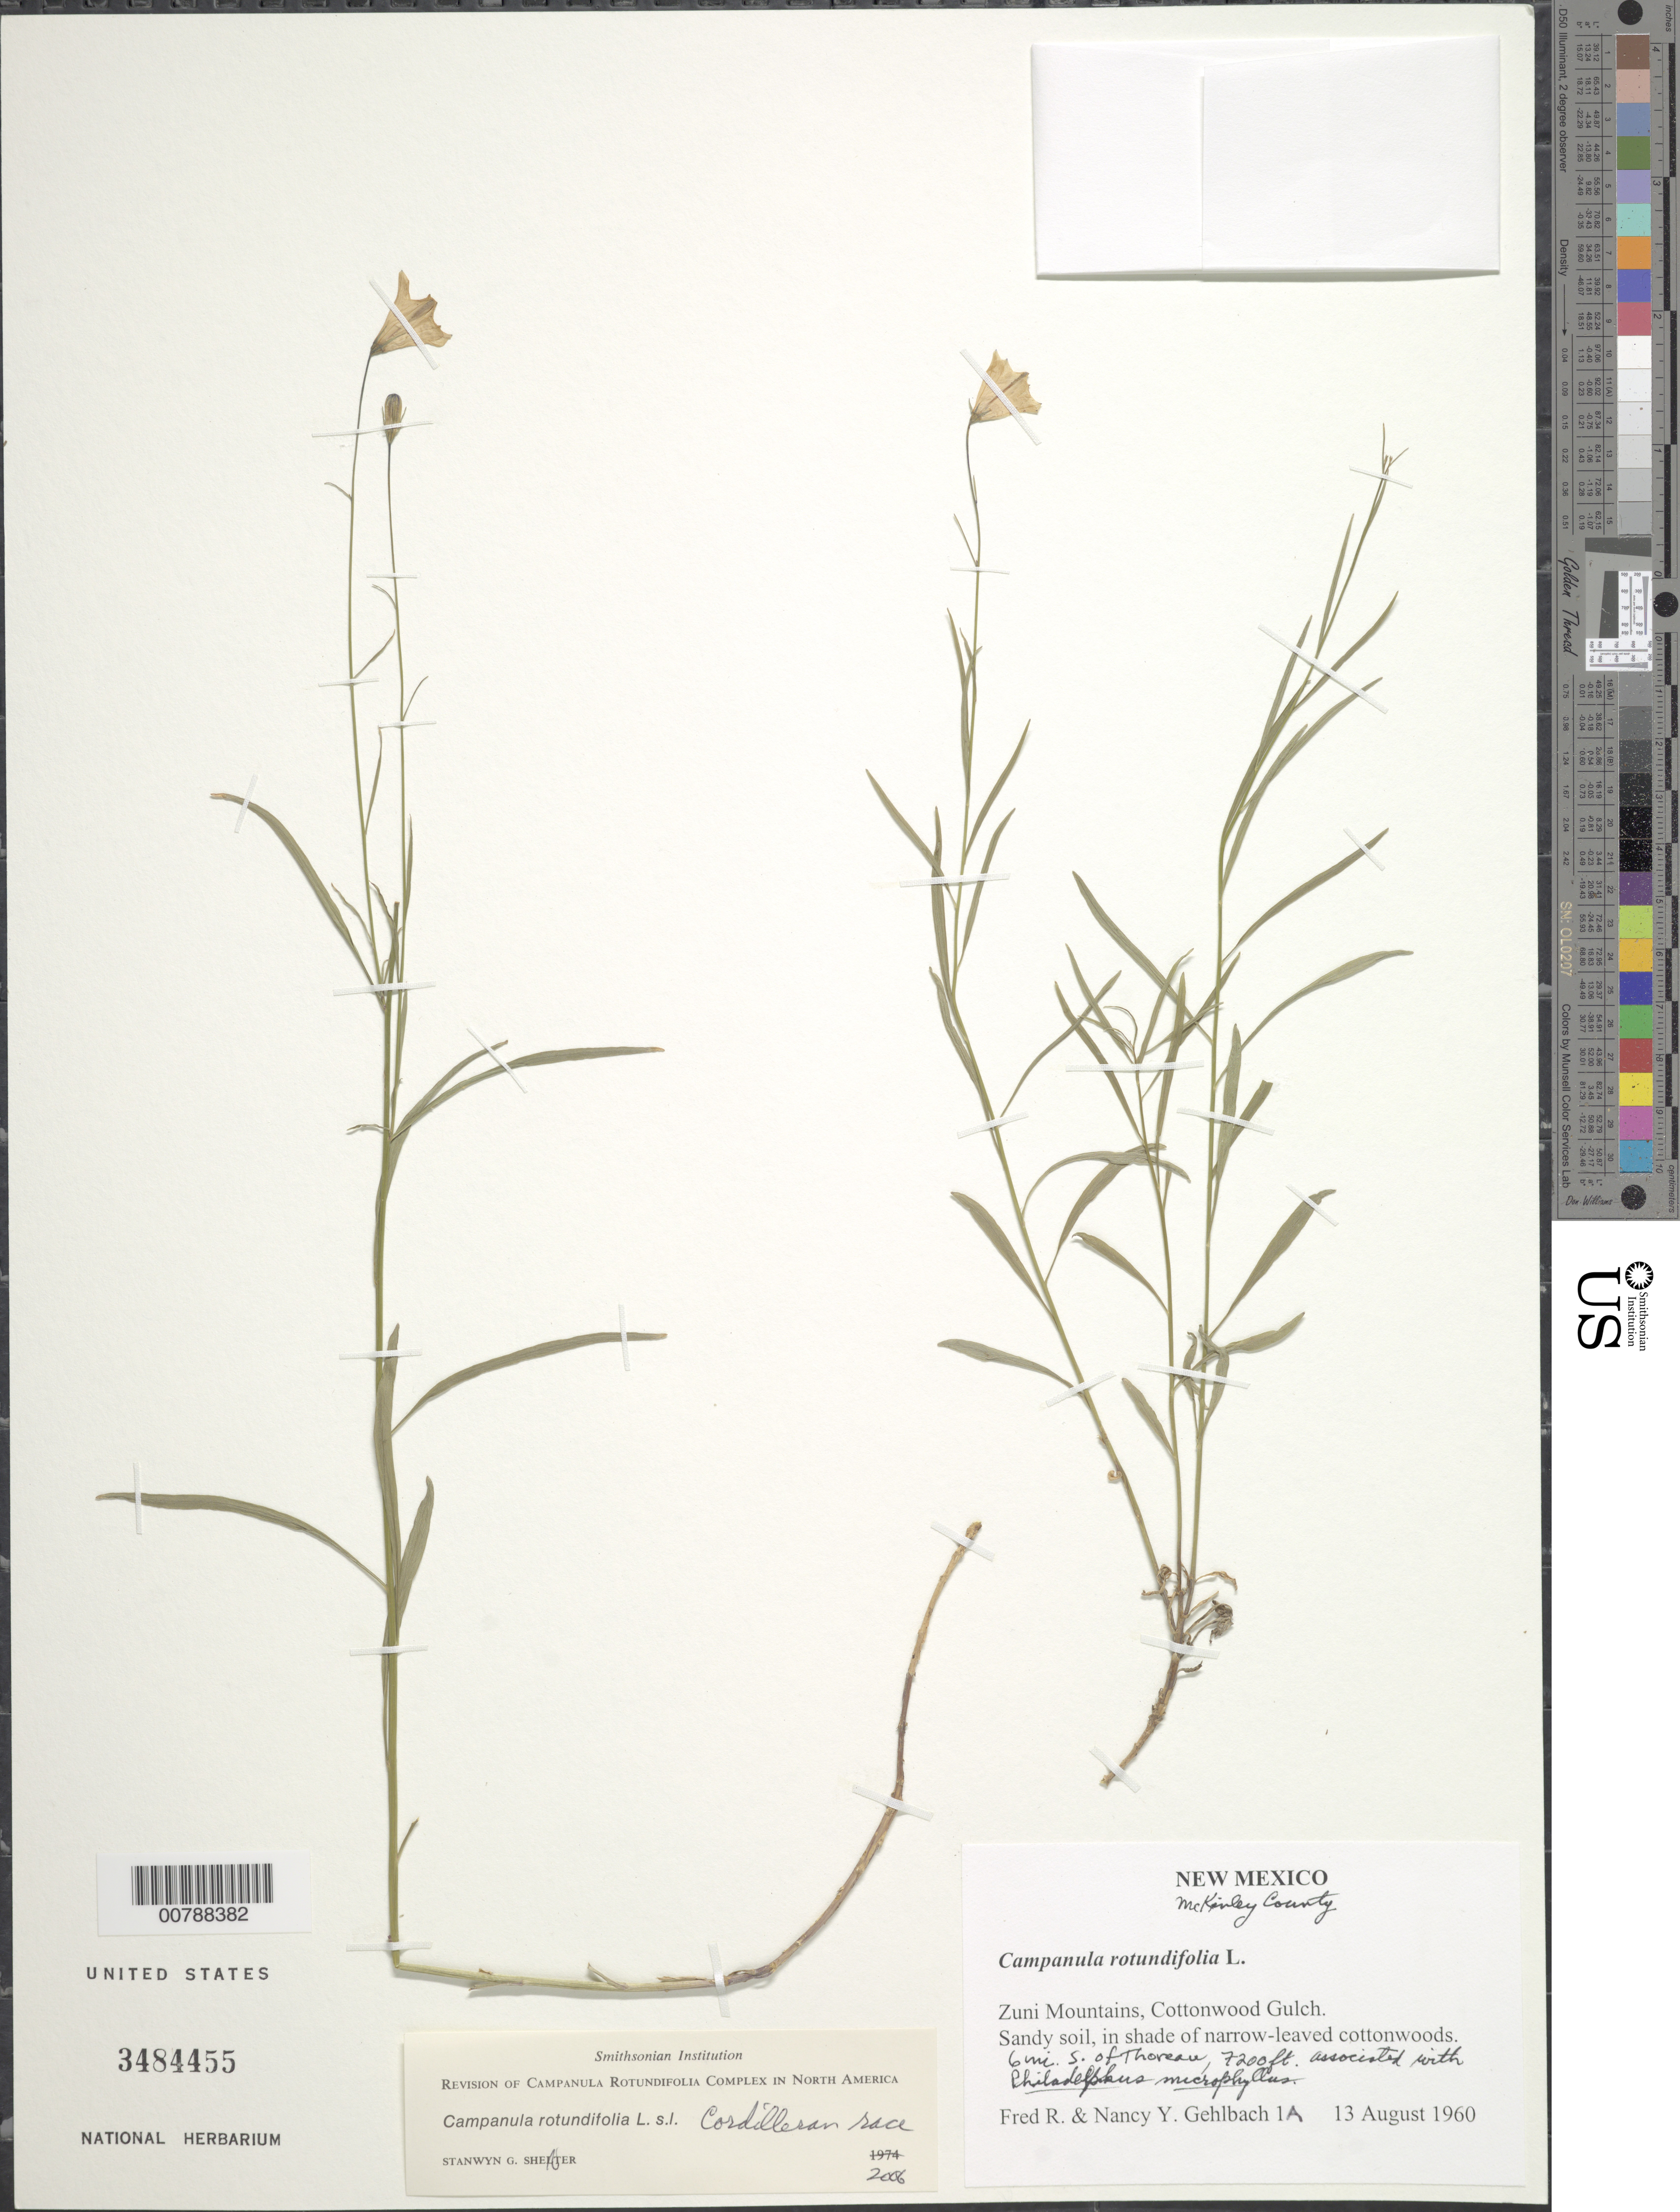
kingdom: Plantae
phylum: Tracheophyta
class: Magnoliopsida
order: Asterales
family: Campanulaceae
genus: Campanula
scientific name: Campanula rotundifolia L. Cordilleran race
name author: L.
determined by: Shetler, Stanwyn G., (US), NMNH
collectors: F. R. Gehlbach & N. Y. Gehlbach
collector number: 1A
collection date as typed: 13 August 1960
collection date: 1960-08-13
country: United States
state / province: New Mexico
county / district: McKinley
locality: Zuni Mountains, Cottonwood Gulch. 6 mi. S of Thoreau.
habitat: Sandy soil, in shade of narrow-leaved cottonwoods.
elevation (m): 2195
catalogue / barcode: US 3484455